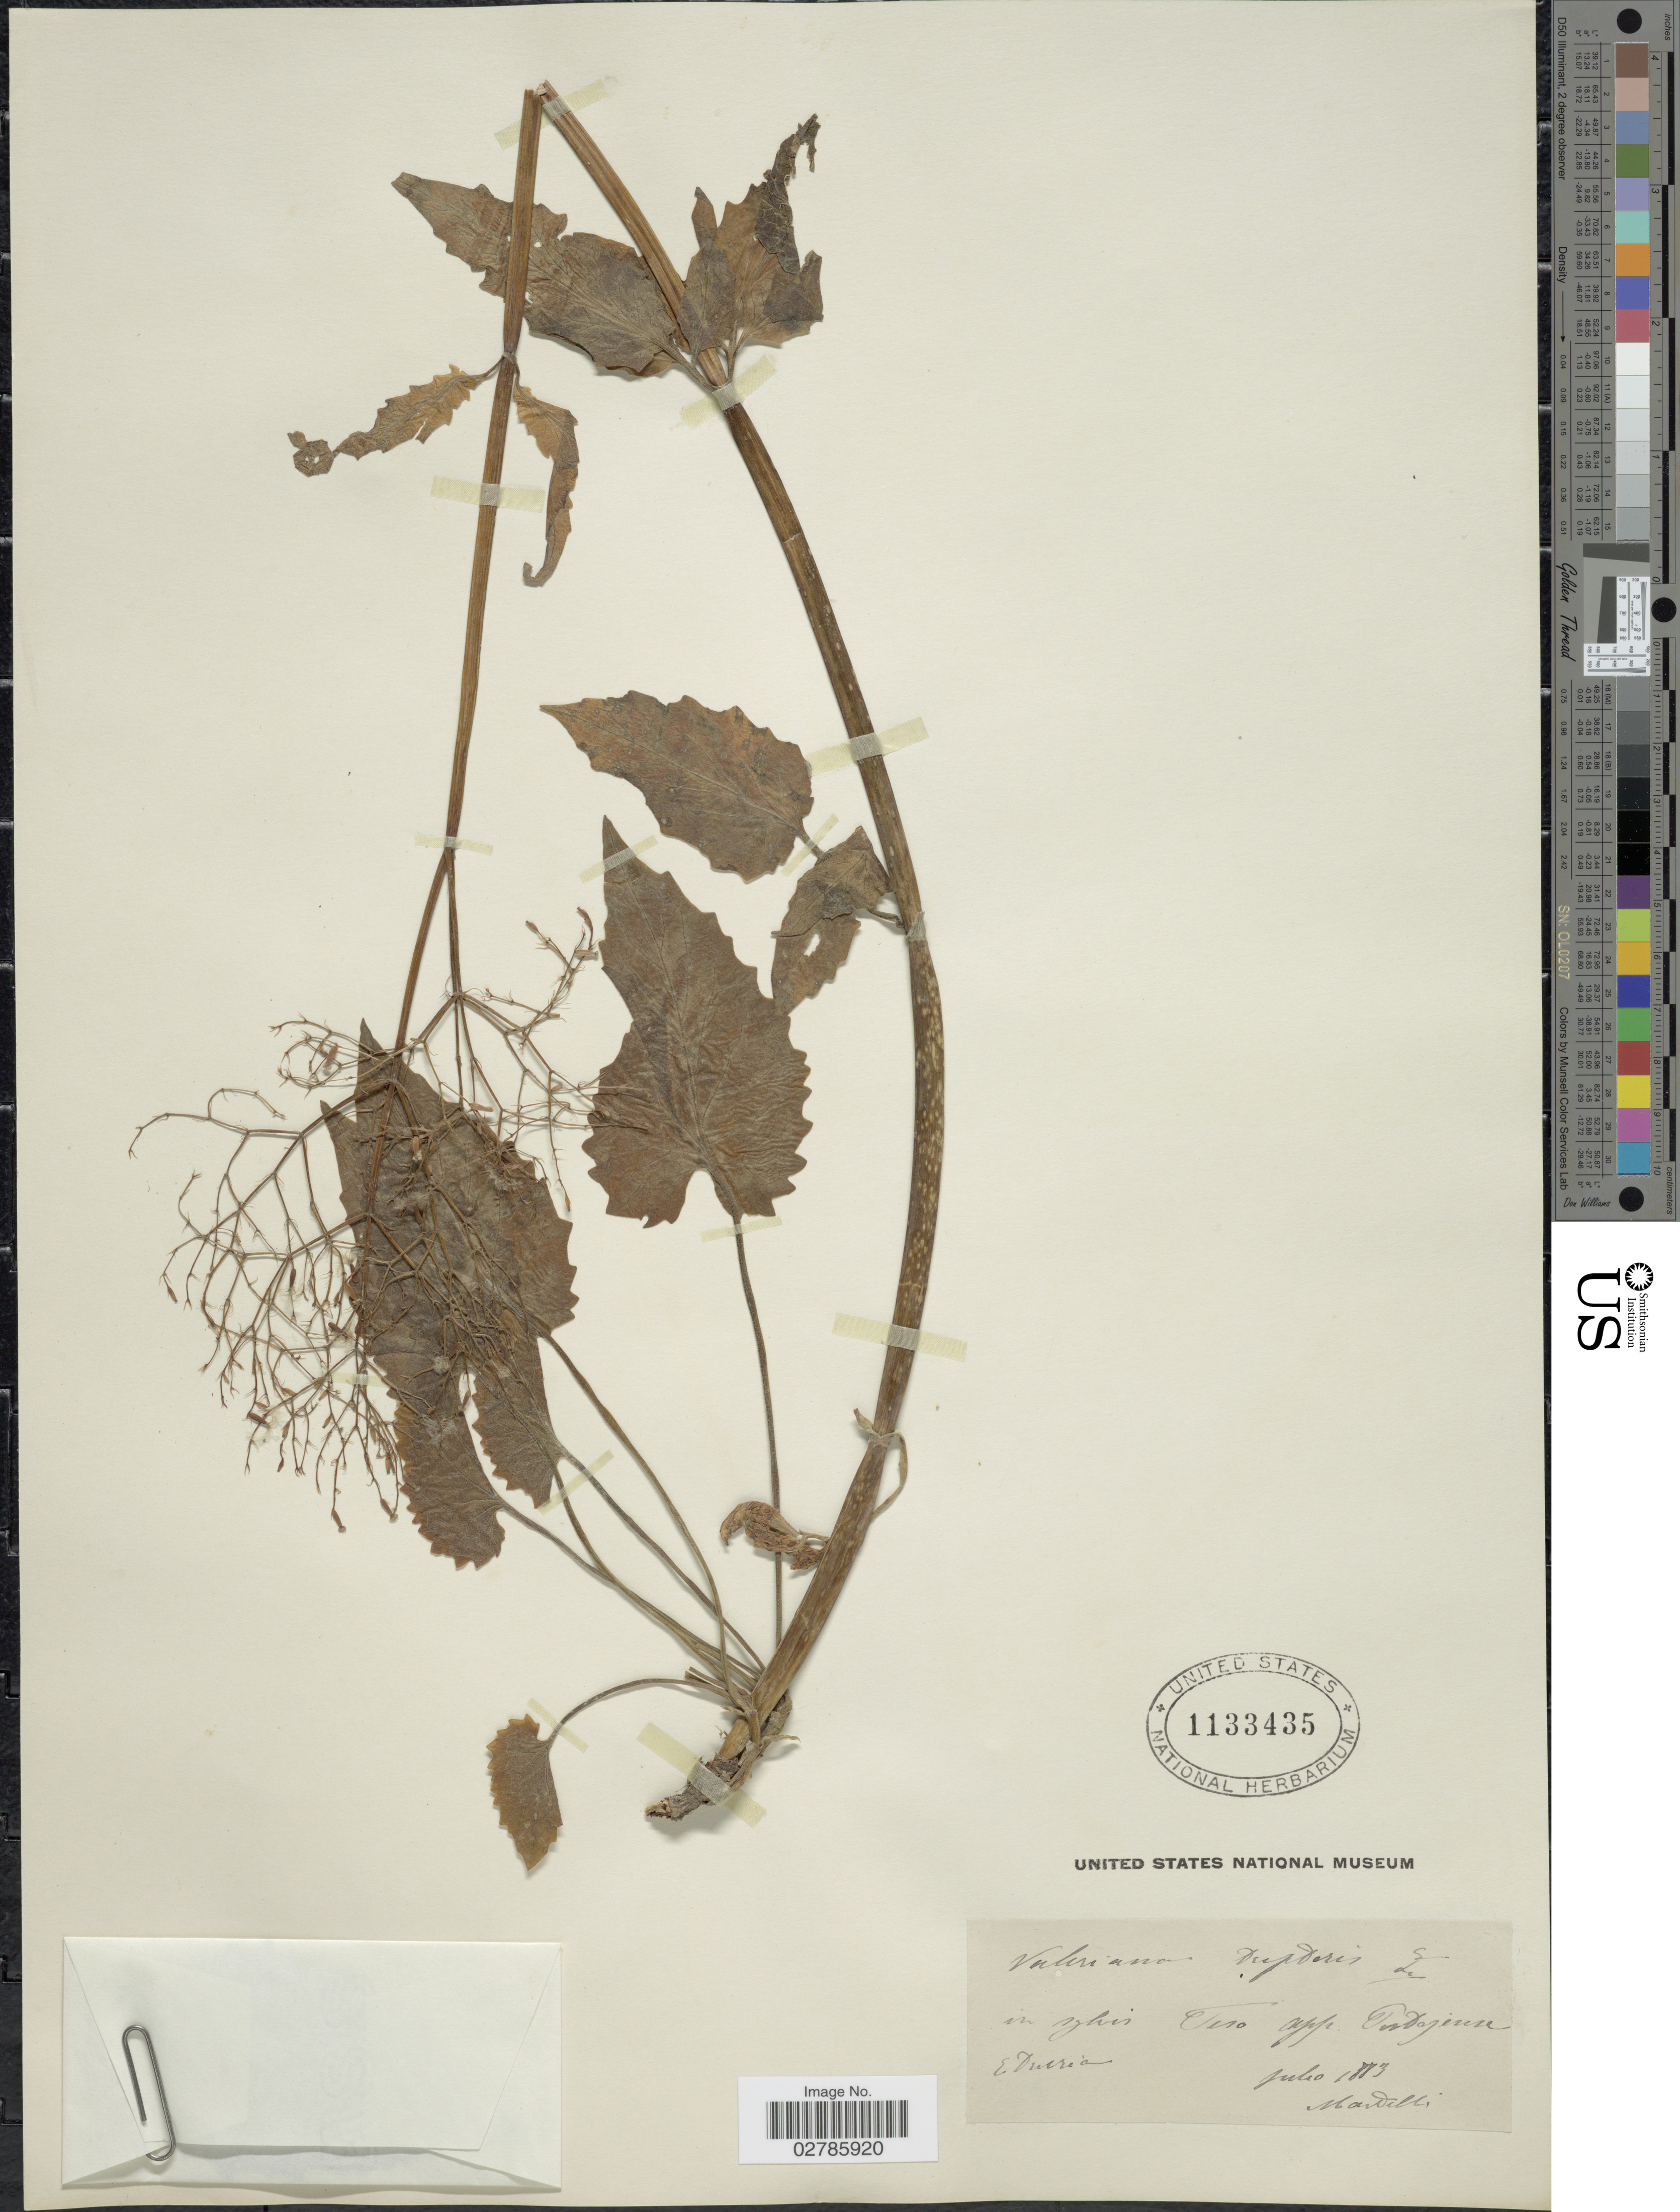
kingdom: Plantae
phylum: Tracheophyta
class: Magnoliopsida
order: Dipsacales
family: Caprifoliaceae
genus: Valeriana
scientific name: Valeriana tripteris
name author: L.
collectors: Mardelli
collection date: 1883-07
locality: In sylvis Viro app. Pudojeuse. E. Dueria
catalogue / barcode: US 1133435